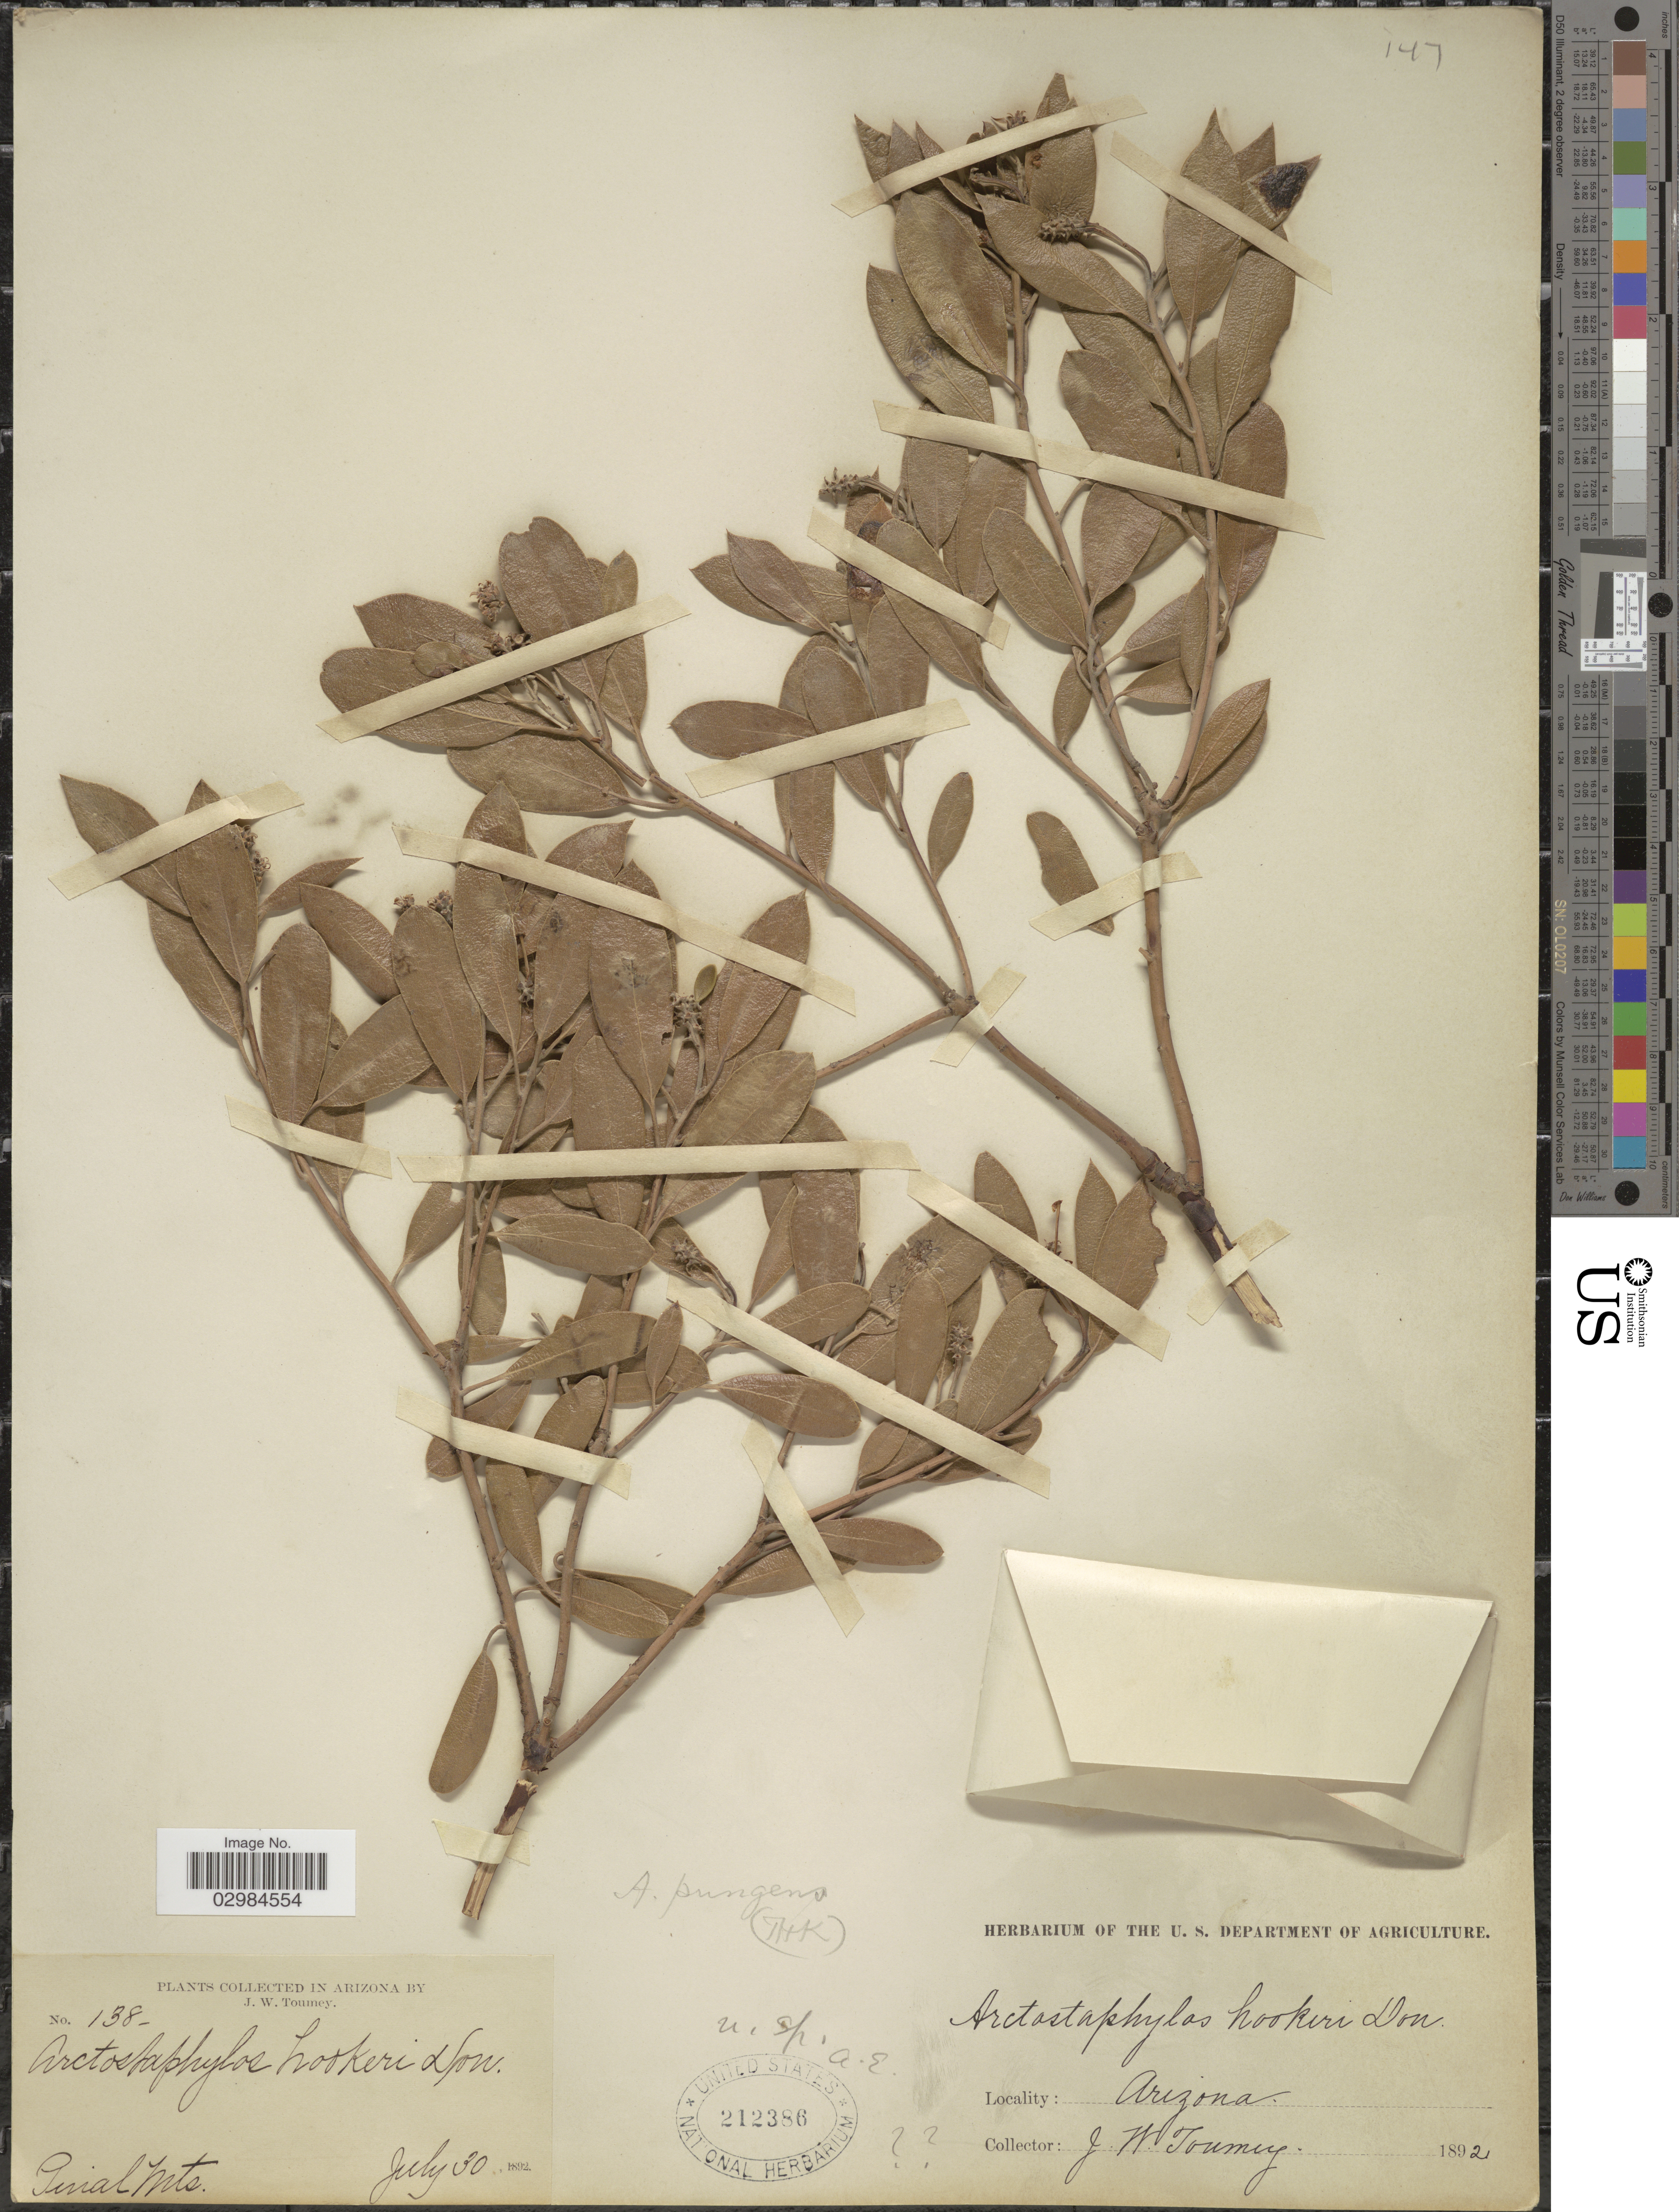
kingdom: Plantae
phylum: Tracheophyta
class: Magnoliopsida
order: Ericales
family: Ericaceae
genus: Arctostaphylos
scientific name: Arctostaphylos pungens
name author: Kunth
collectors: J. W. Toumey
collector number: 138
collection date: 1892-07-30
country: United States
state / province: Arizona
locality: Pinal Mts.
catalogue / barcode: US 212386